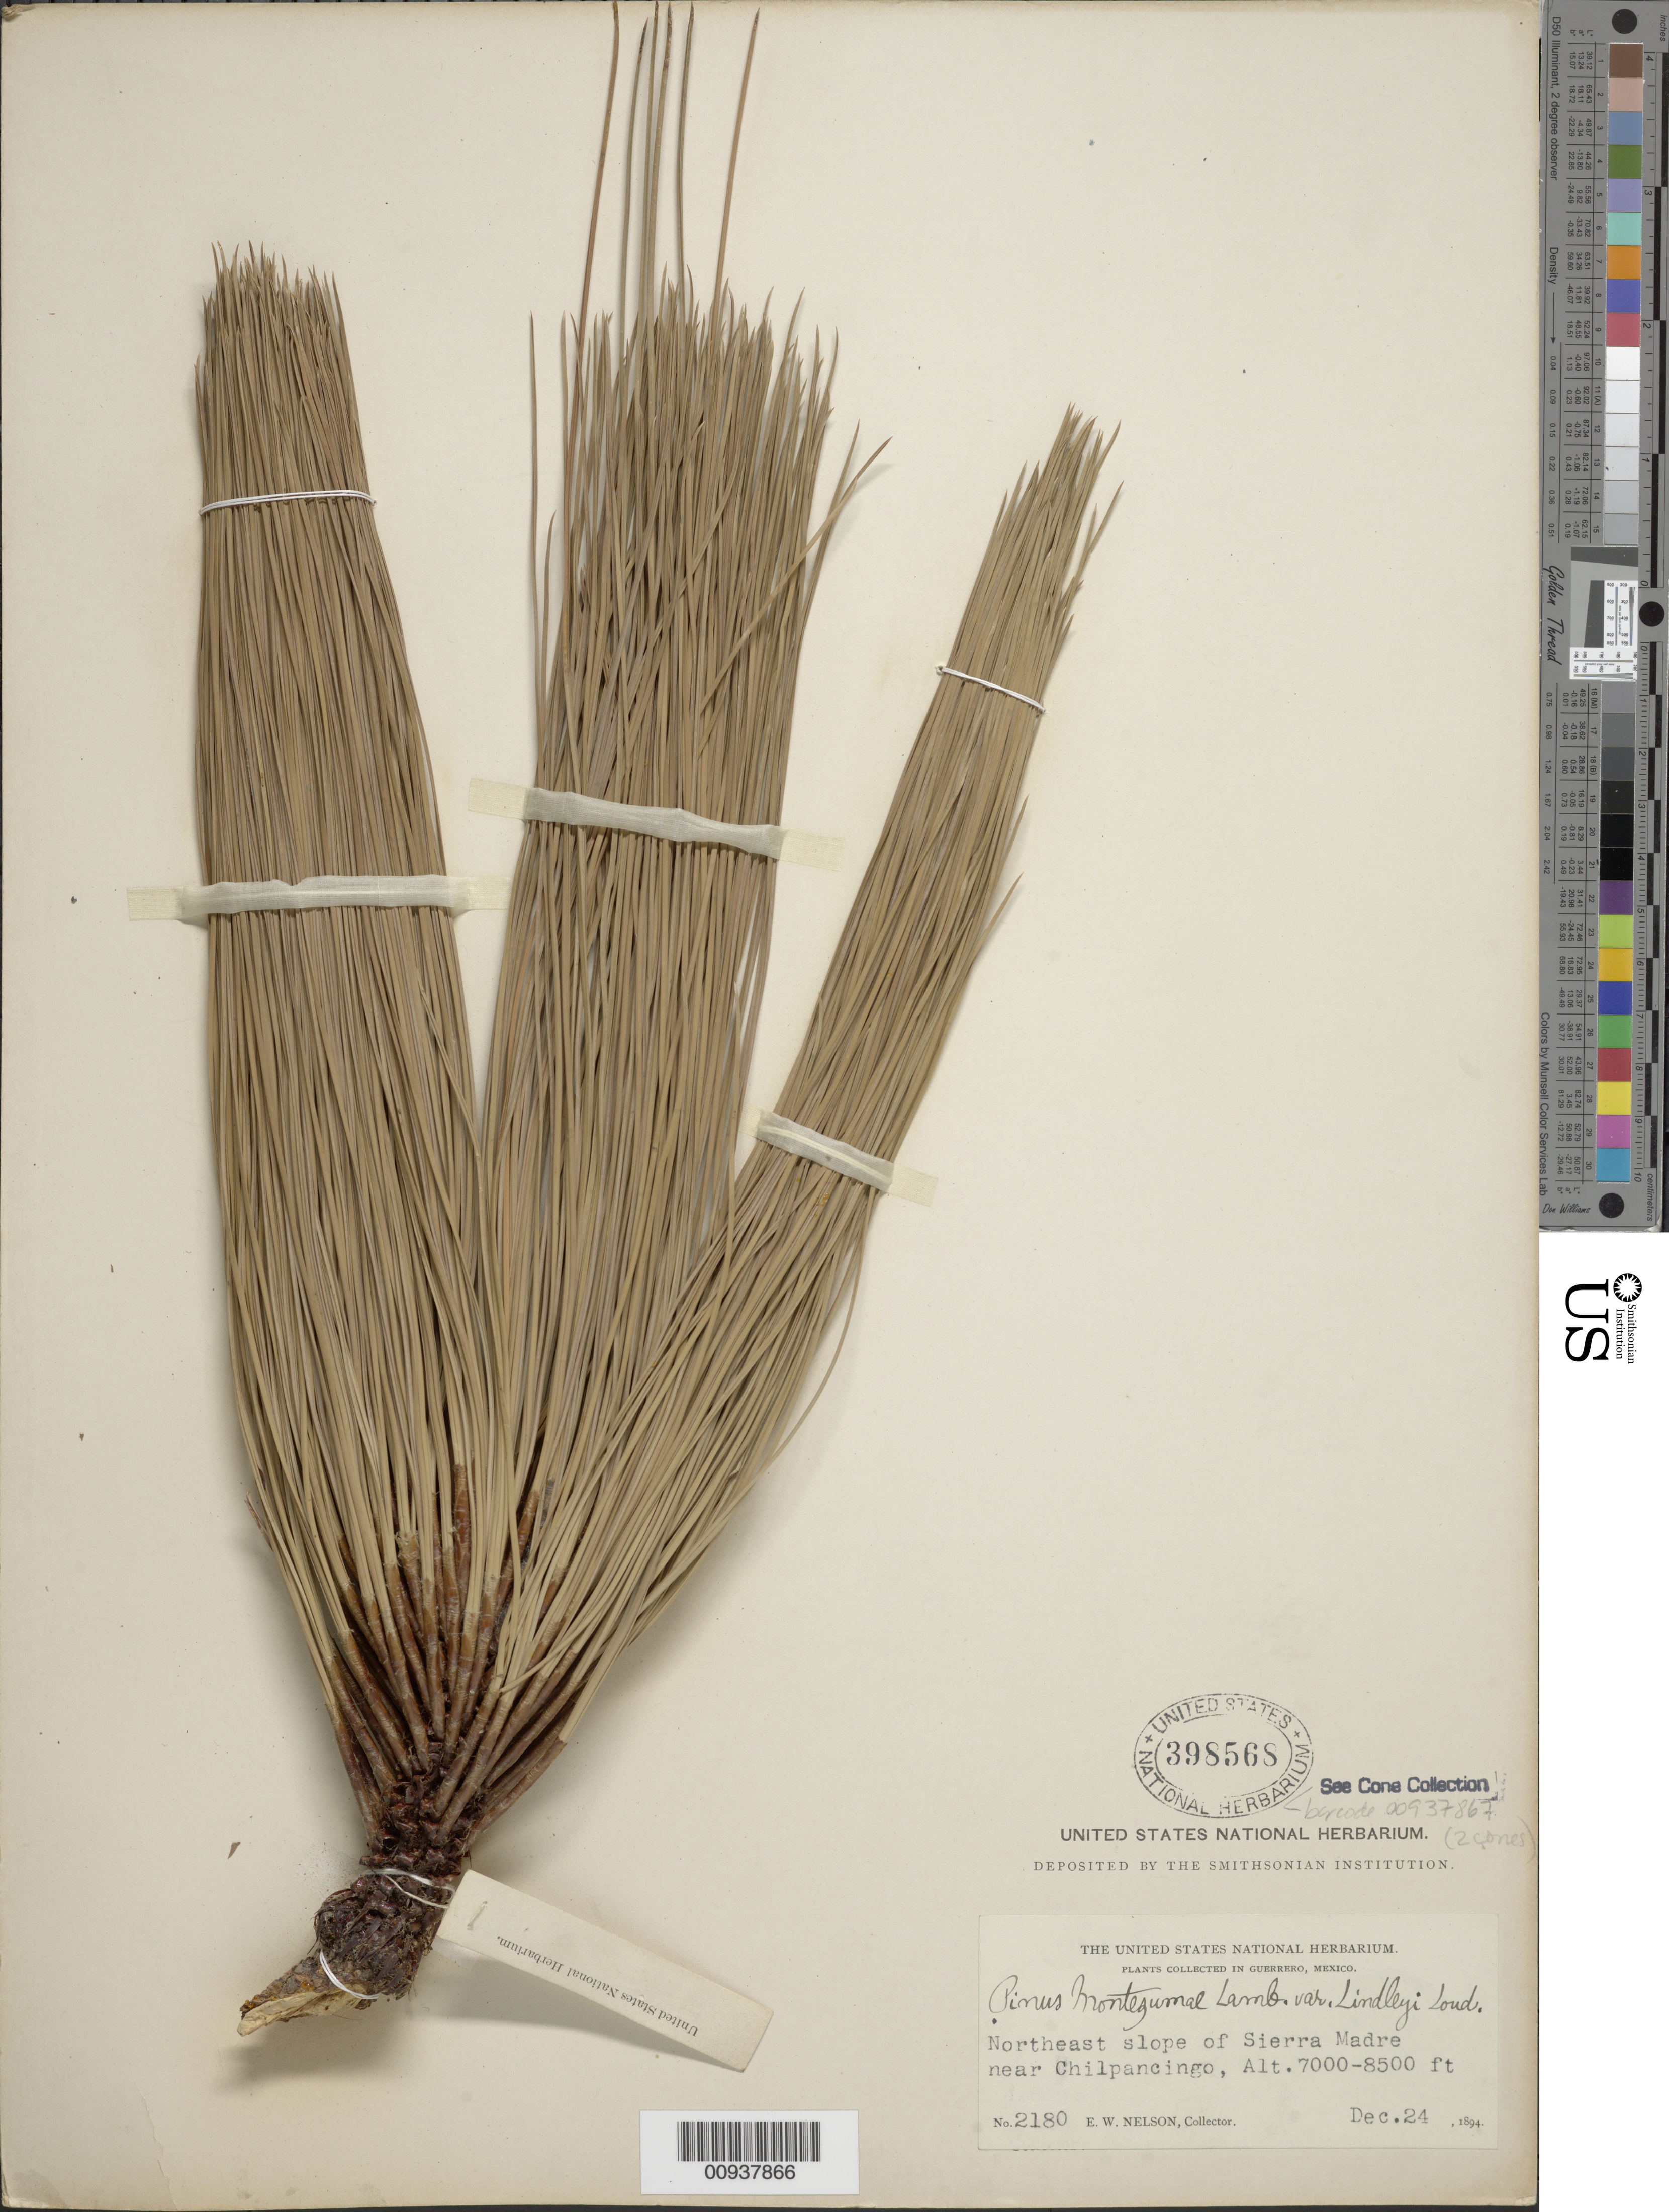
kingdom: Plantae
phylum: Tracheophyta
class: Pinopsida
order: Pinales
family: Pinaceae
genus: Pinus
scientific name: Pinus montezumae var. lindleyi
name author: Loudon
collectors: E. W. Nelson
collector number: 2180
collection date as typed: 24 Dec 1894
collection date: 1894-12-24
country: Mexico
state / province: Guerrero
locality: Northeast slope of Sierra Madre near Chilpancingo.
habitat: Northeast slope of Sierra.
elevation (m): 2134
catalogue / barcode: US 398568